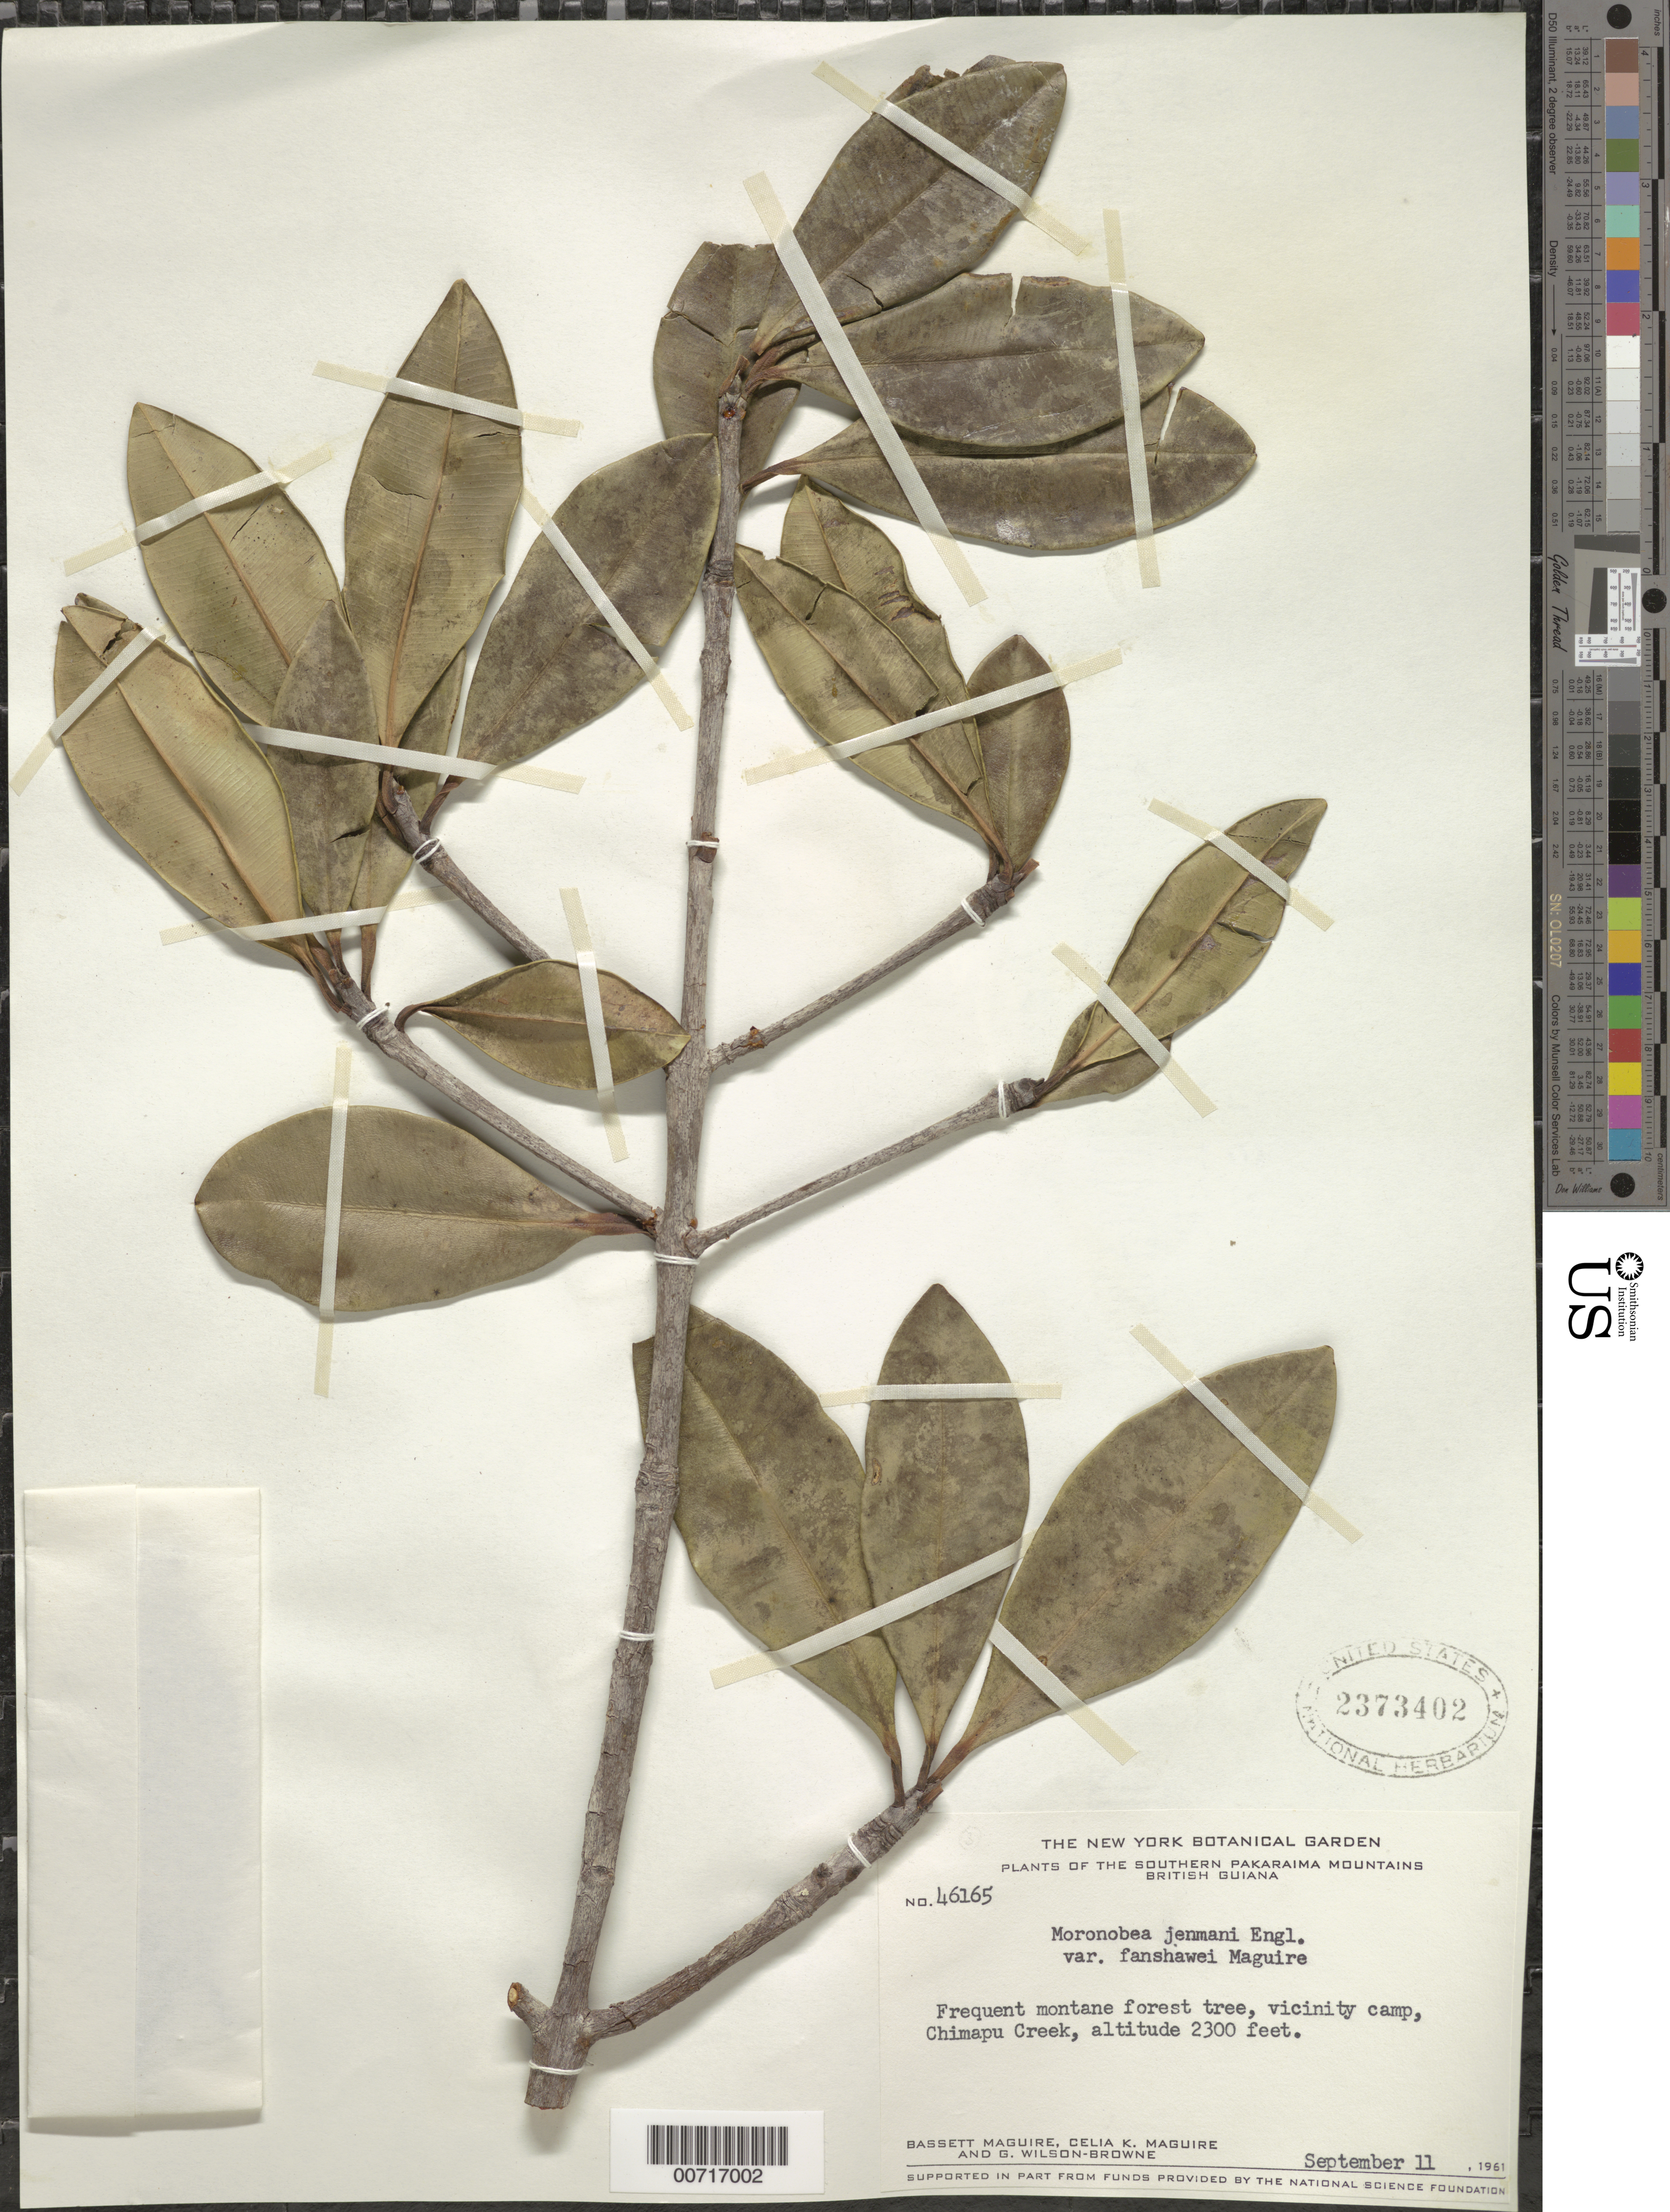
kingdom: Plantae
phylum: Tracheophyta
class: Magnoliopsida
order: Malpighiales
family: Clusiaceae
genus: Moronobea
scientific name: Moronobea jenmanii var. fanshawei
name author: Maguire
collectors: B. Maguire, C. K. Maguire & G. Wilson-Browne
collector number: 46165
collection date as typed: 11-Sep-61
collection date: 1961-09-11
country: Guyana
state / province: Potaro-Siparuni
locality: Chimapu Creek, Pakaraima Mts.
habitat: Montane forest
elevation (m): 701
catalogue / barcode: US 2373402